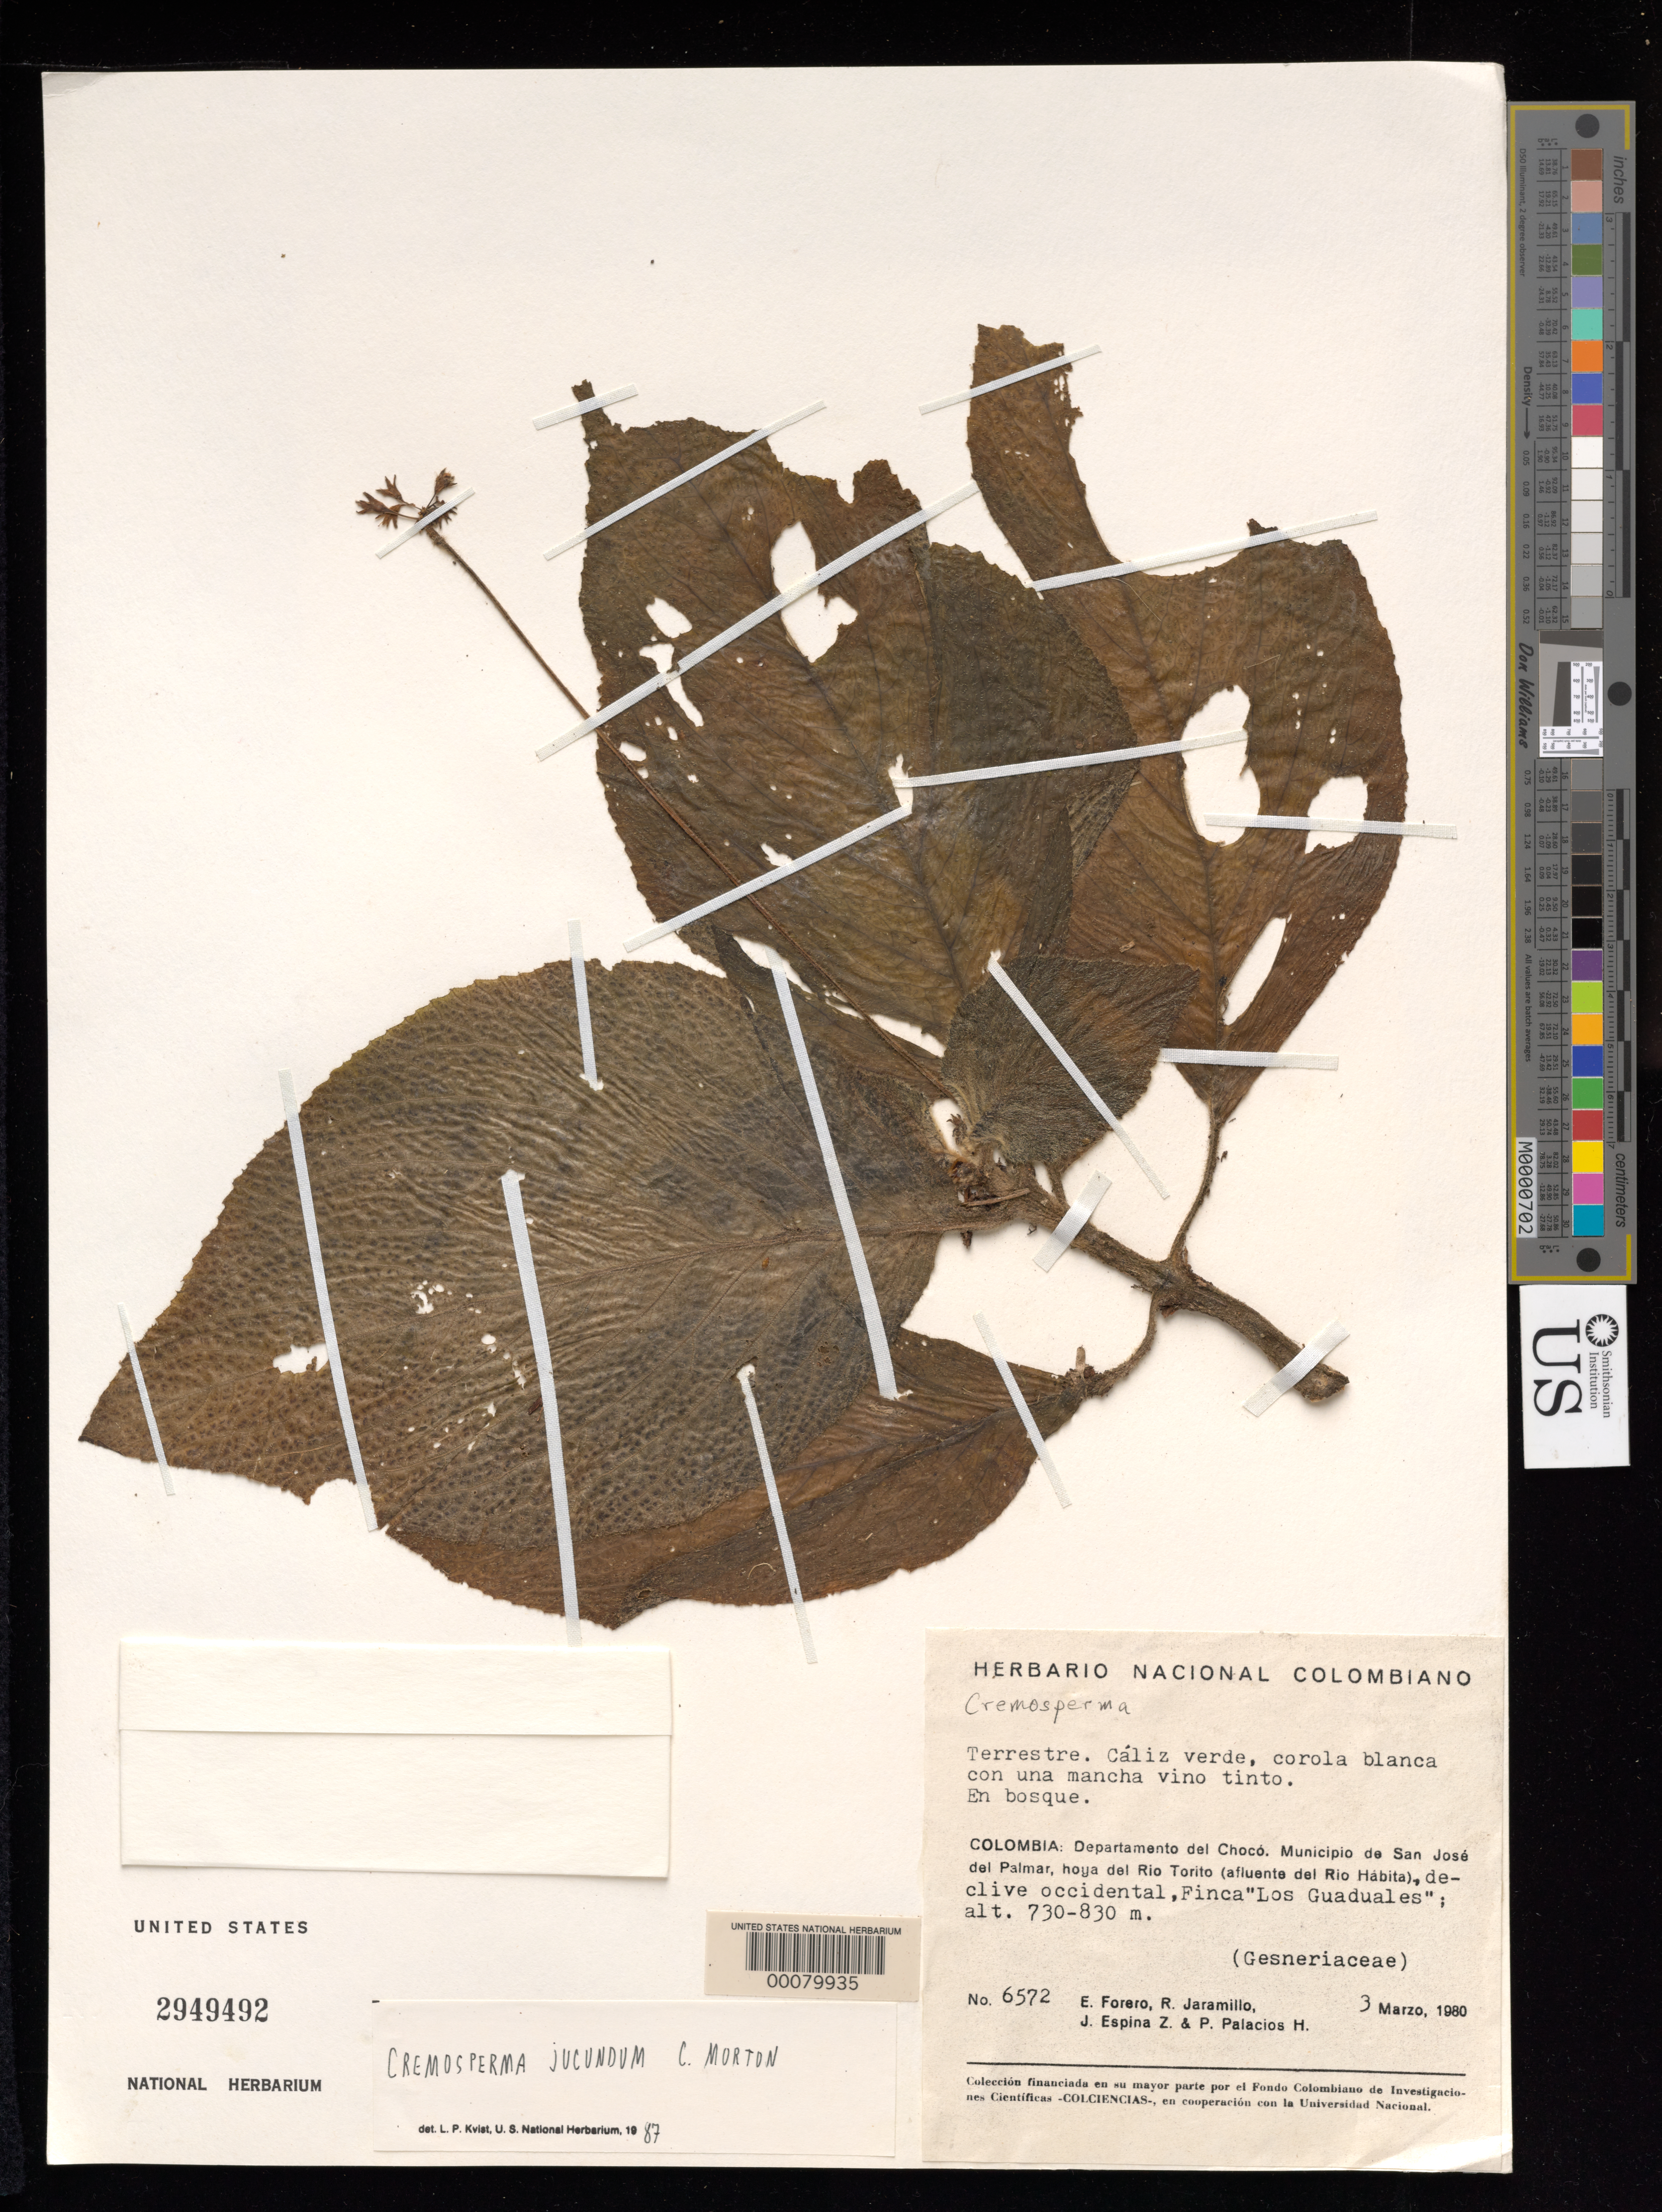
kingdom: Plantae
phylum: Tracheophyta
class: Magnoliopsida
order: Lamiales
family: Gesneriaceae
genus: Cremosperma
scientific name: Cremosperma jucundum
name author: C.V. Morton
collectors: E. Forero, R. Jaramillo M., J. Espina Z. & P. Palacios H.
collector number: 6572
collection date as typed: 03 Mar 1980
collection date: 1980-03-03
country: Colombia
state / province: Chocó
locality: Municipality of San Jose del Palmar, valley of Rio Torito (tributary of Rio Habita), western slope, "Losguaduales" land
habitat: In forest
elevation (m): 730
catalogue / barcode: US 2949492